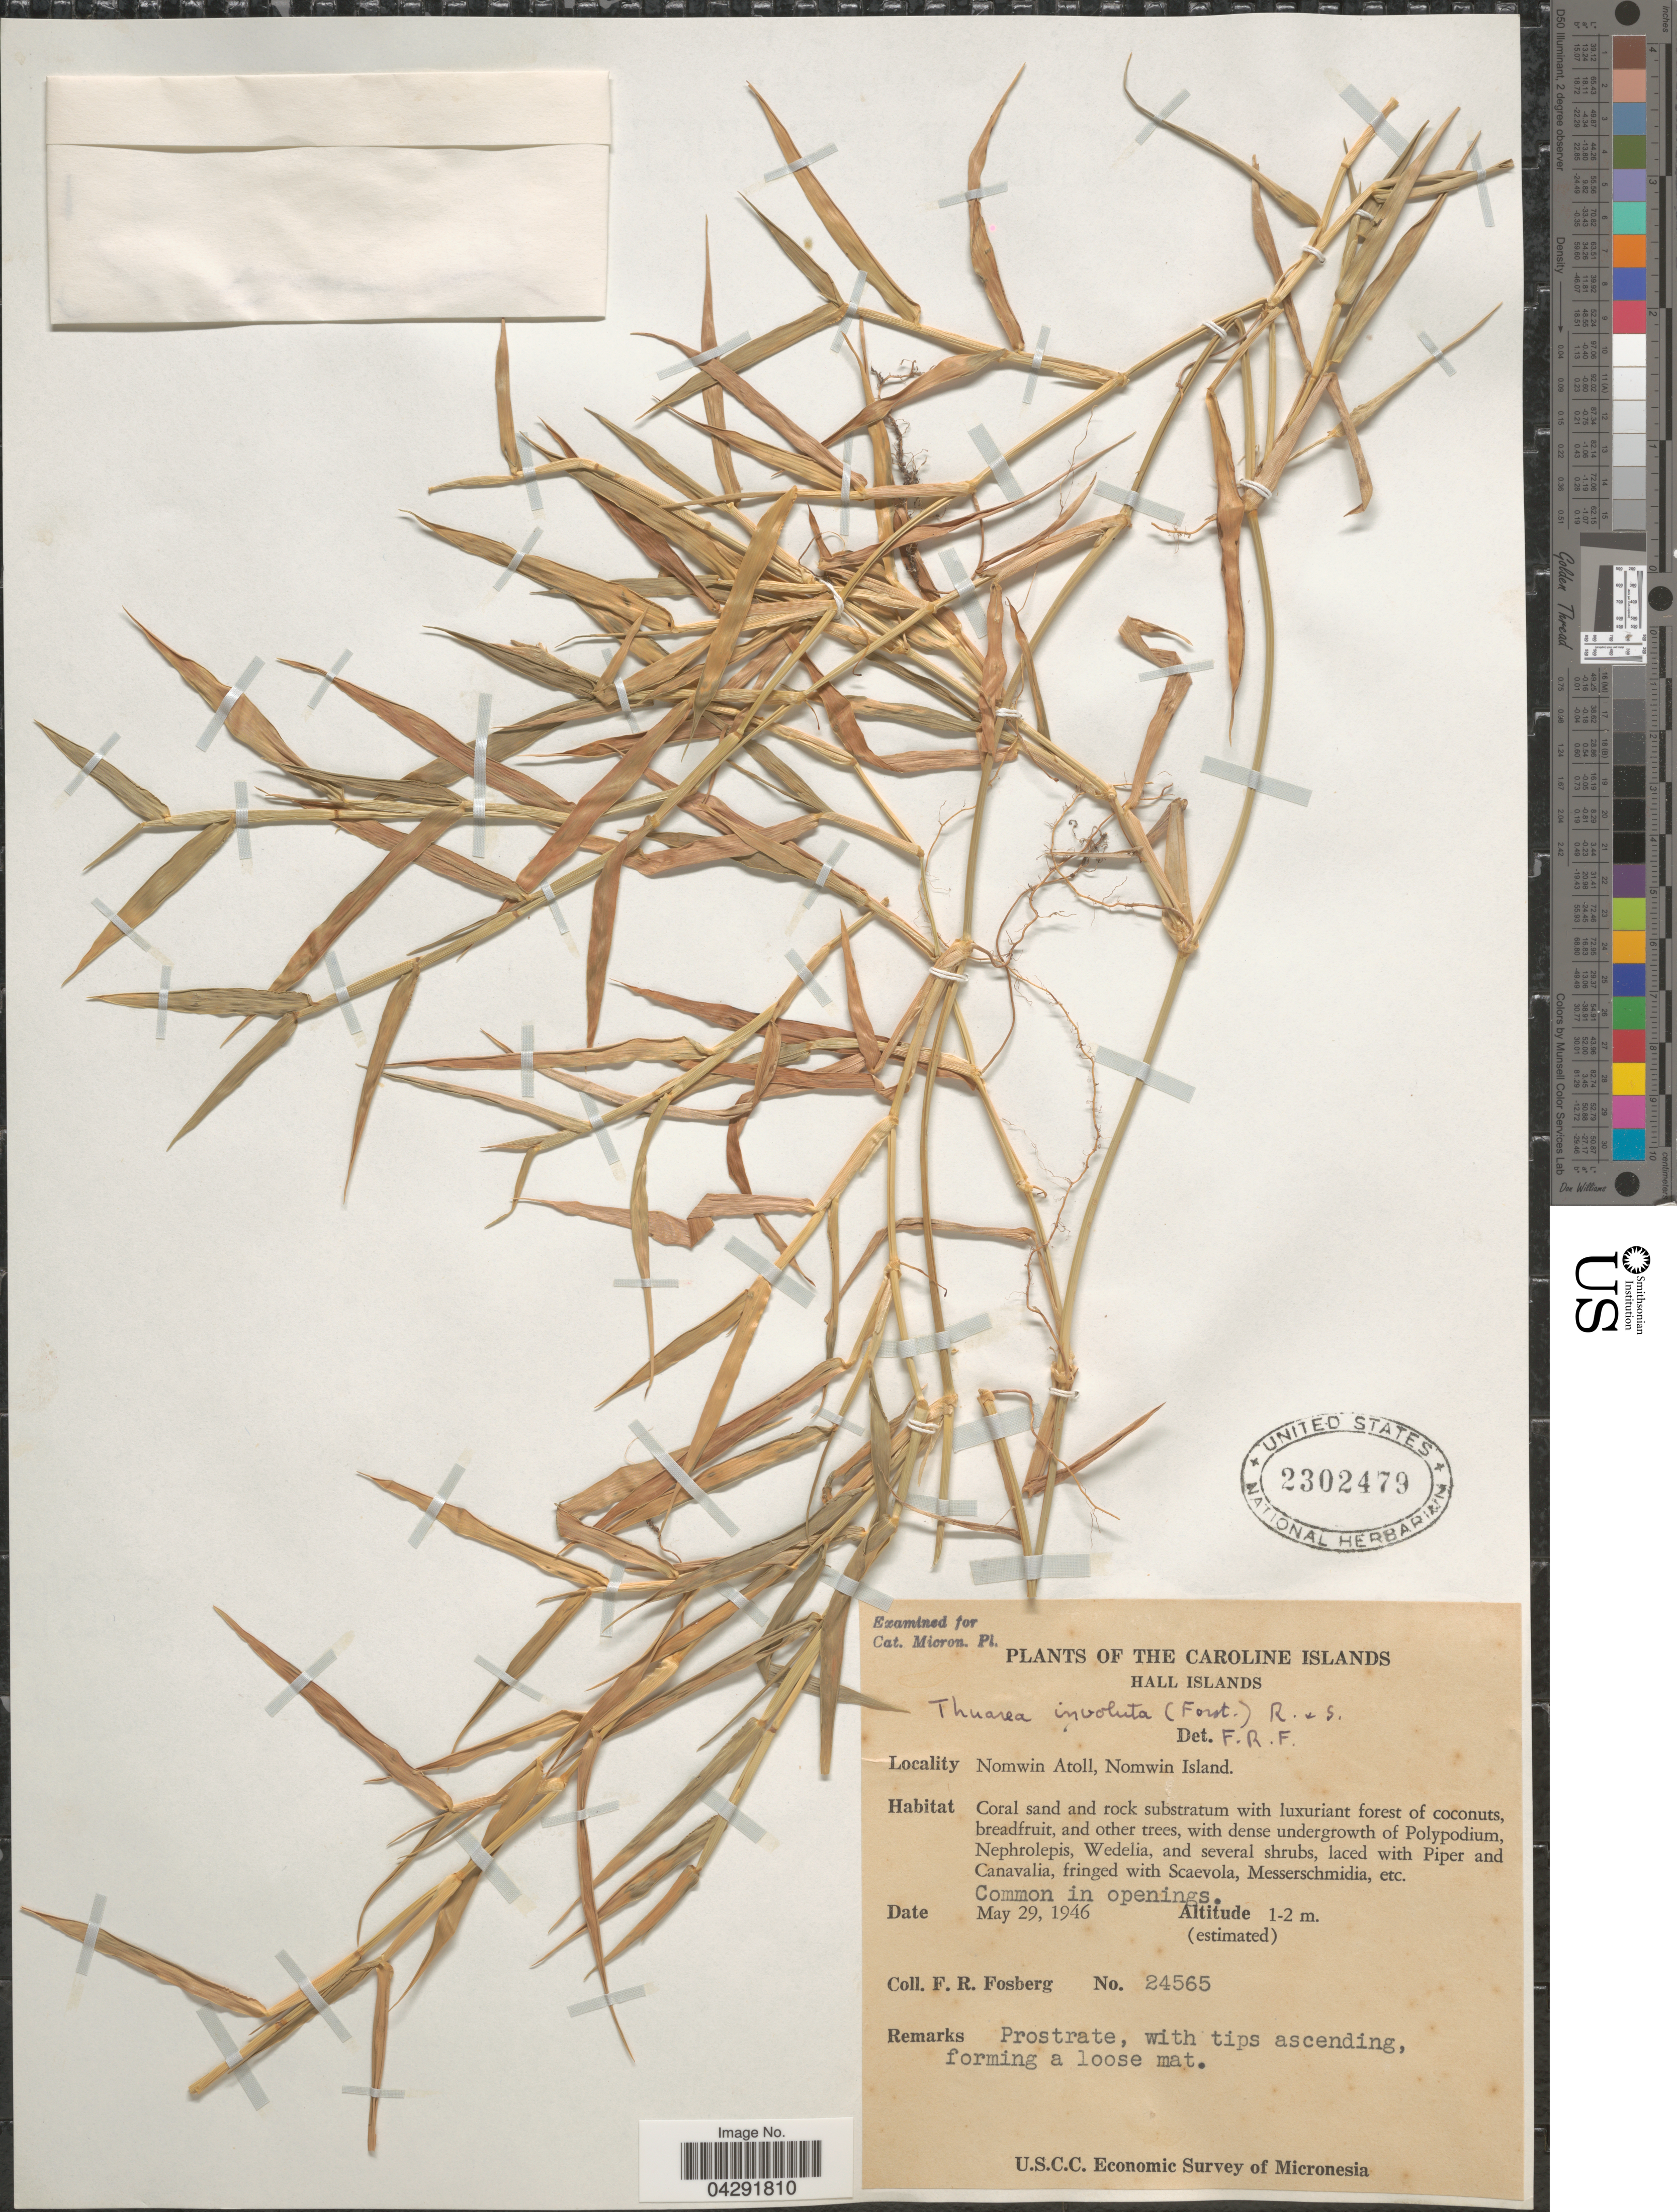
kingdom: Plantae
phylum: Tracheophyta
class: Liliopsida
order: Poales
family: Poaceae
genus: Thuarea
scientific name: Thuarea involuta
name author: (G. Forst.) R. Br. ex Sm.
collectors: F. R. Fosberg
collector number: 24565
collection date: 1946-05-29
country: Micronesia, Federated States of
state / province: Truk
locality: Caroline Islands. Hall Islands. Nomwin Atoll, Nomwin Island. Common in openings. U.S.C.C. Economic Survey of Micronesia.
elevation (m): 1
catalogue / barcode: US 2302479